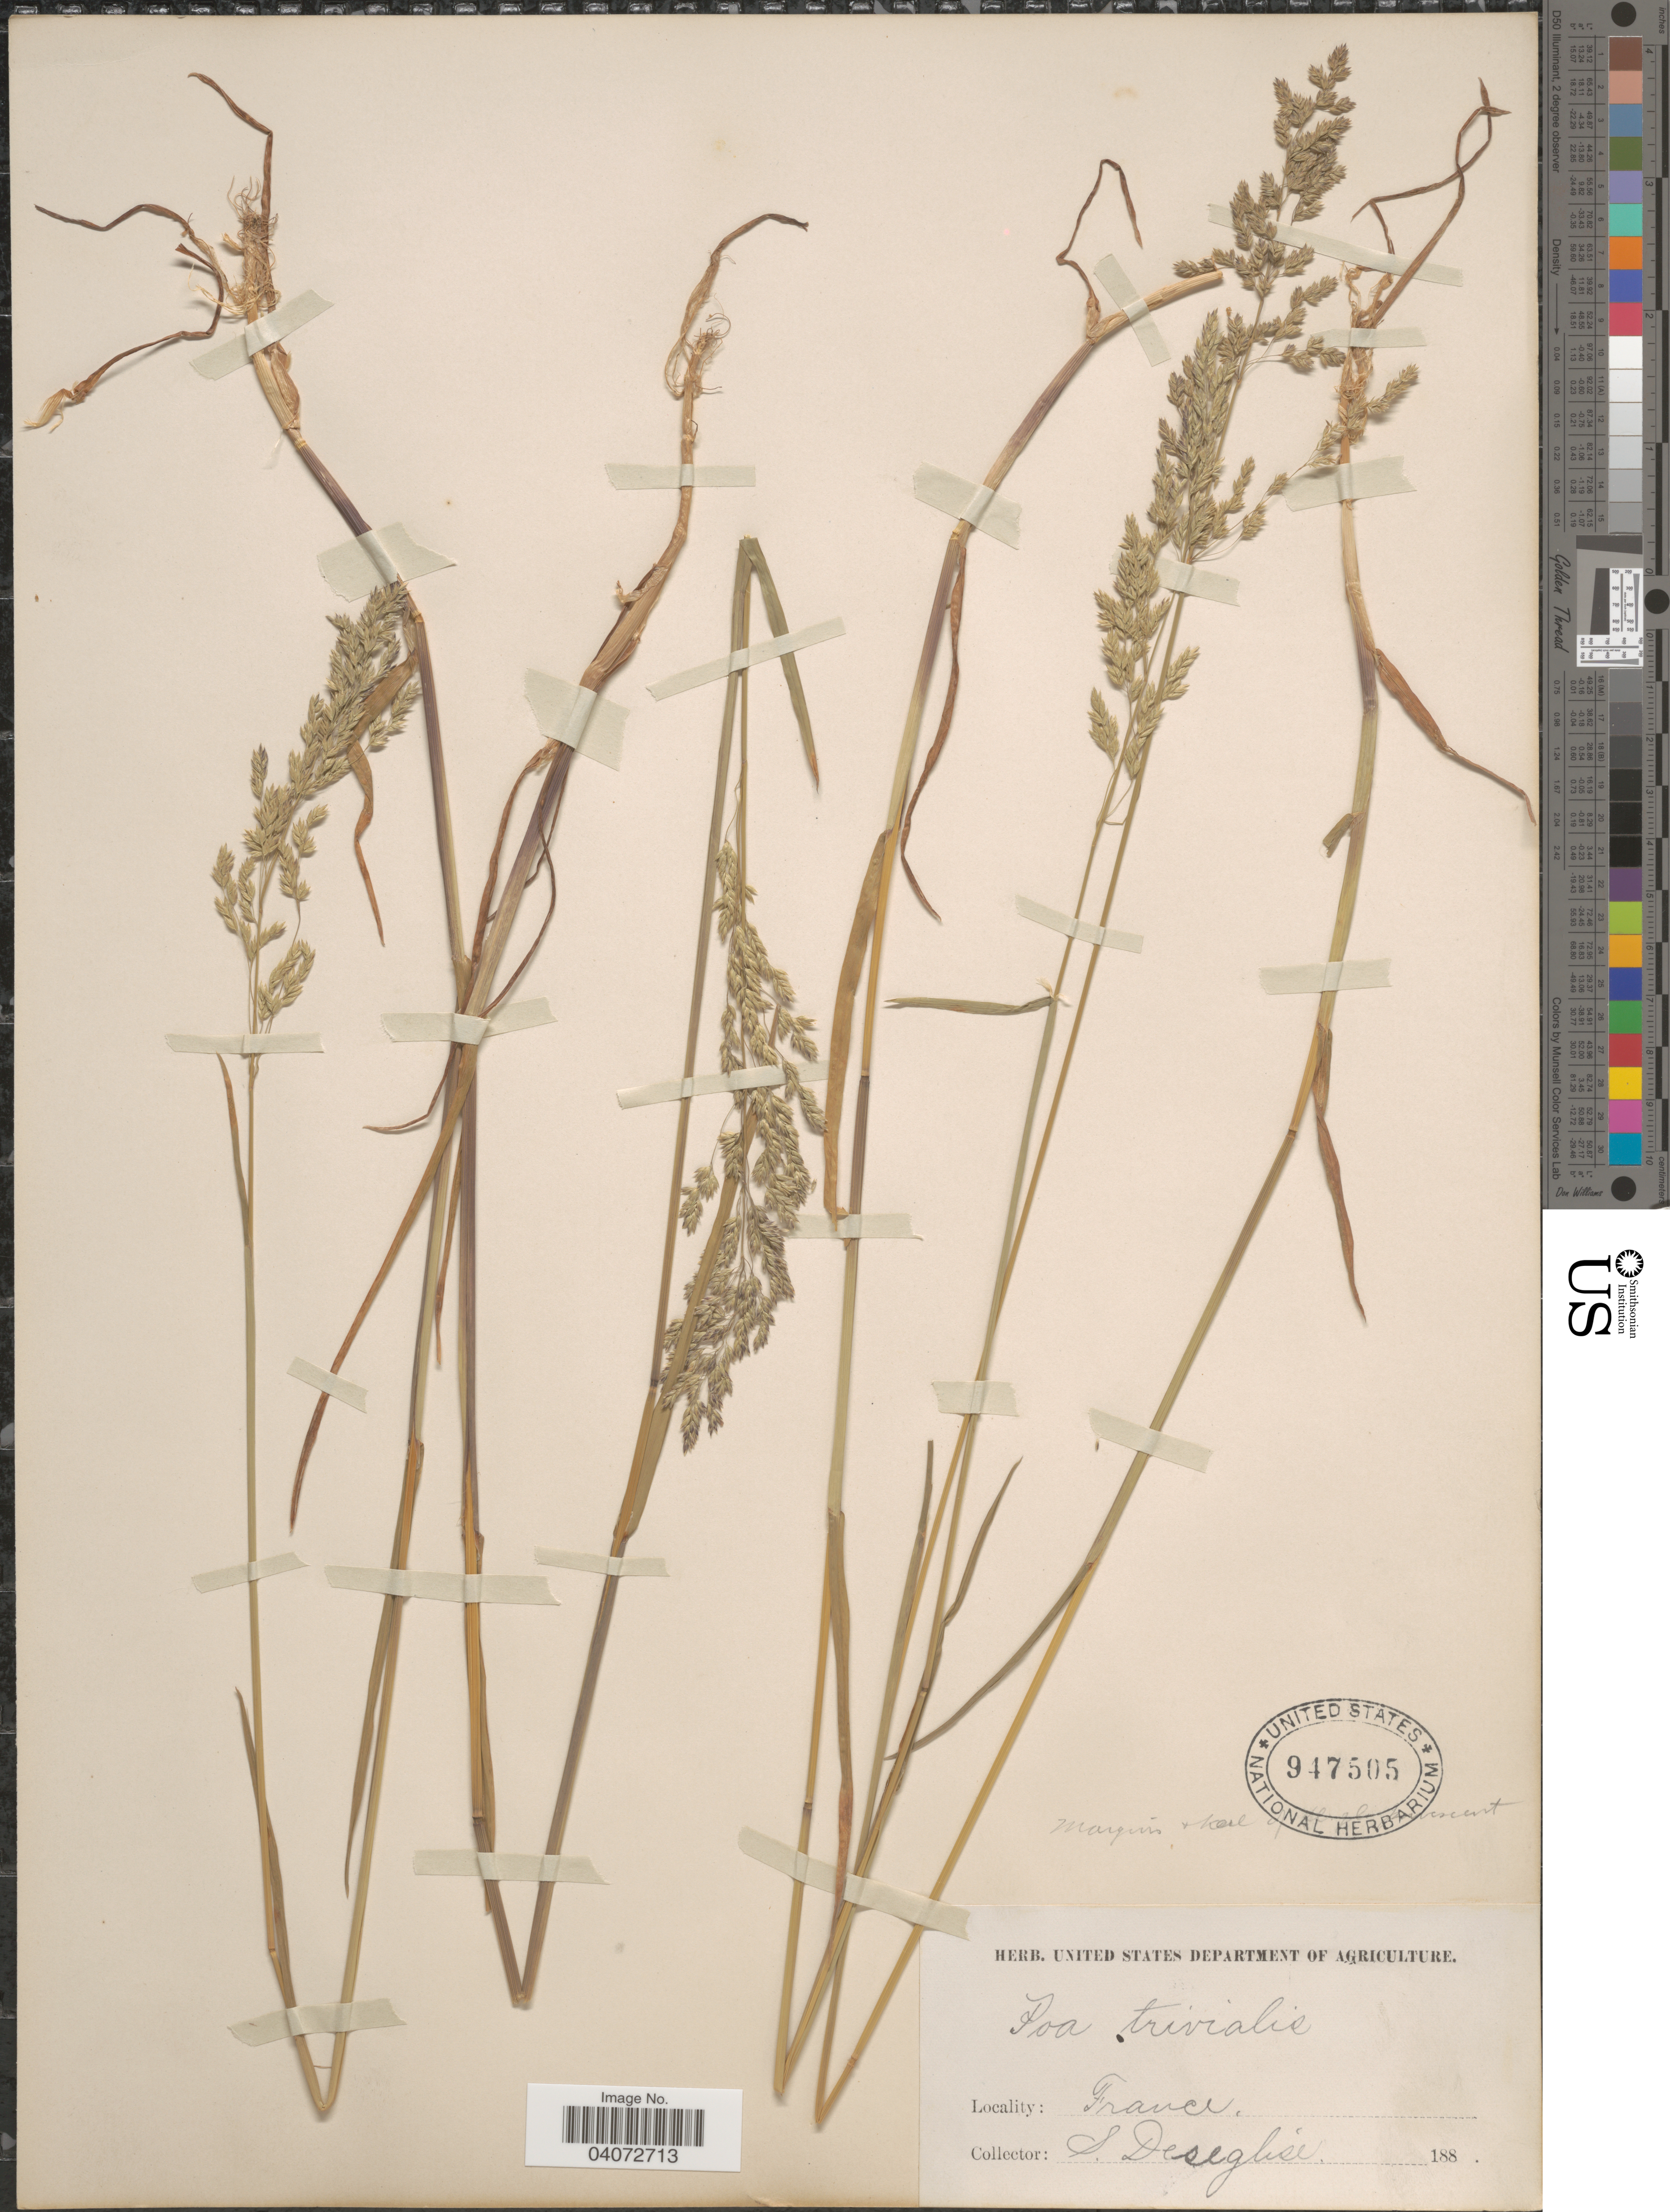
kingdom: Plantae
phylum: Tracheophyta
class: Liliopsida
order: Poales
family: Poaceae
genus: Poa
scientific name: Poa trivialis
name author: L.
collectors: A. Deseglise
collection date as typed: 188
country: France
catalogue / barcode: US 947505